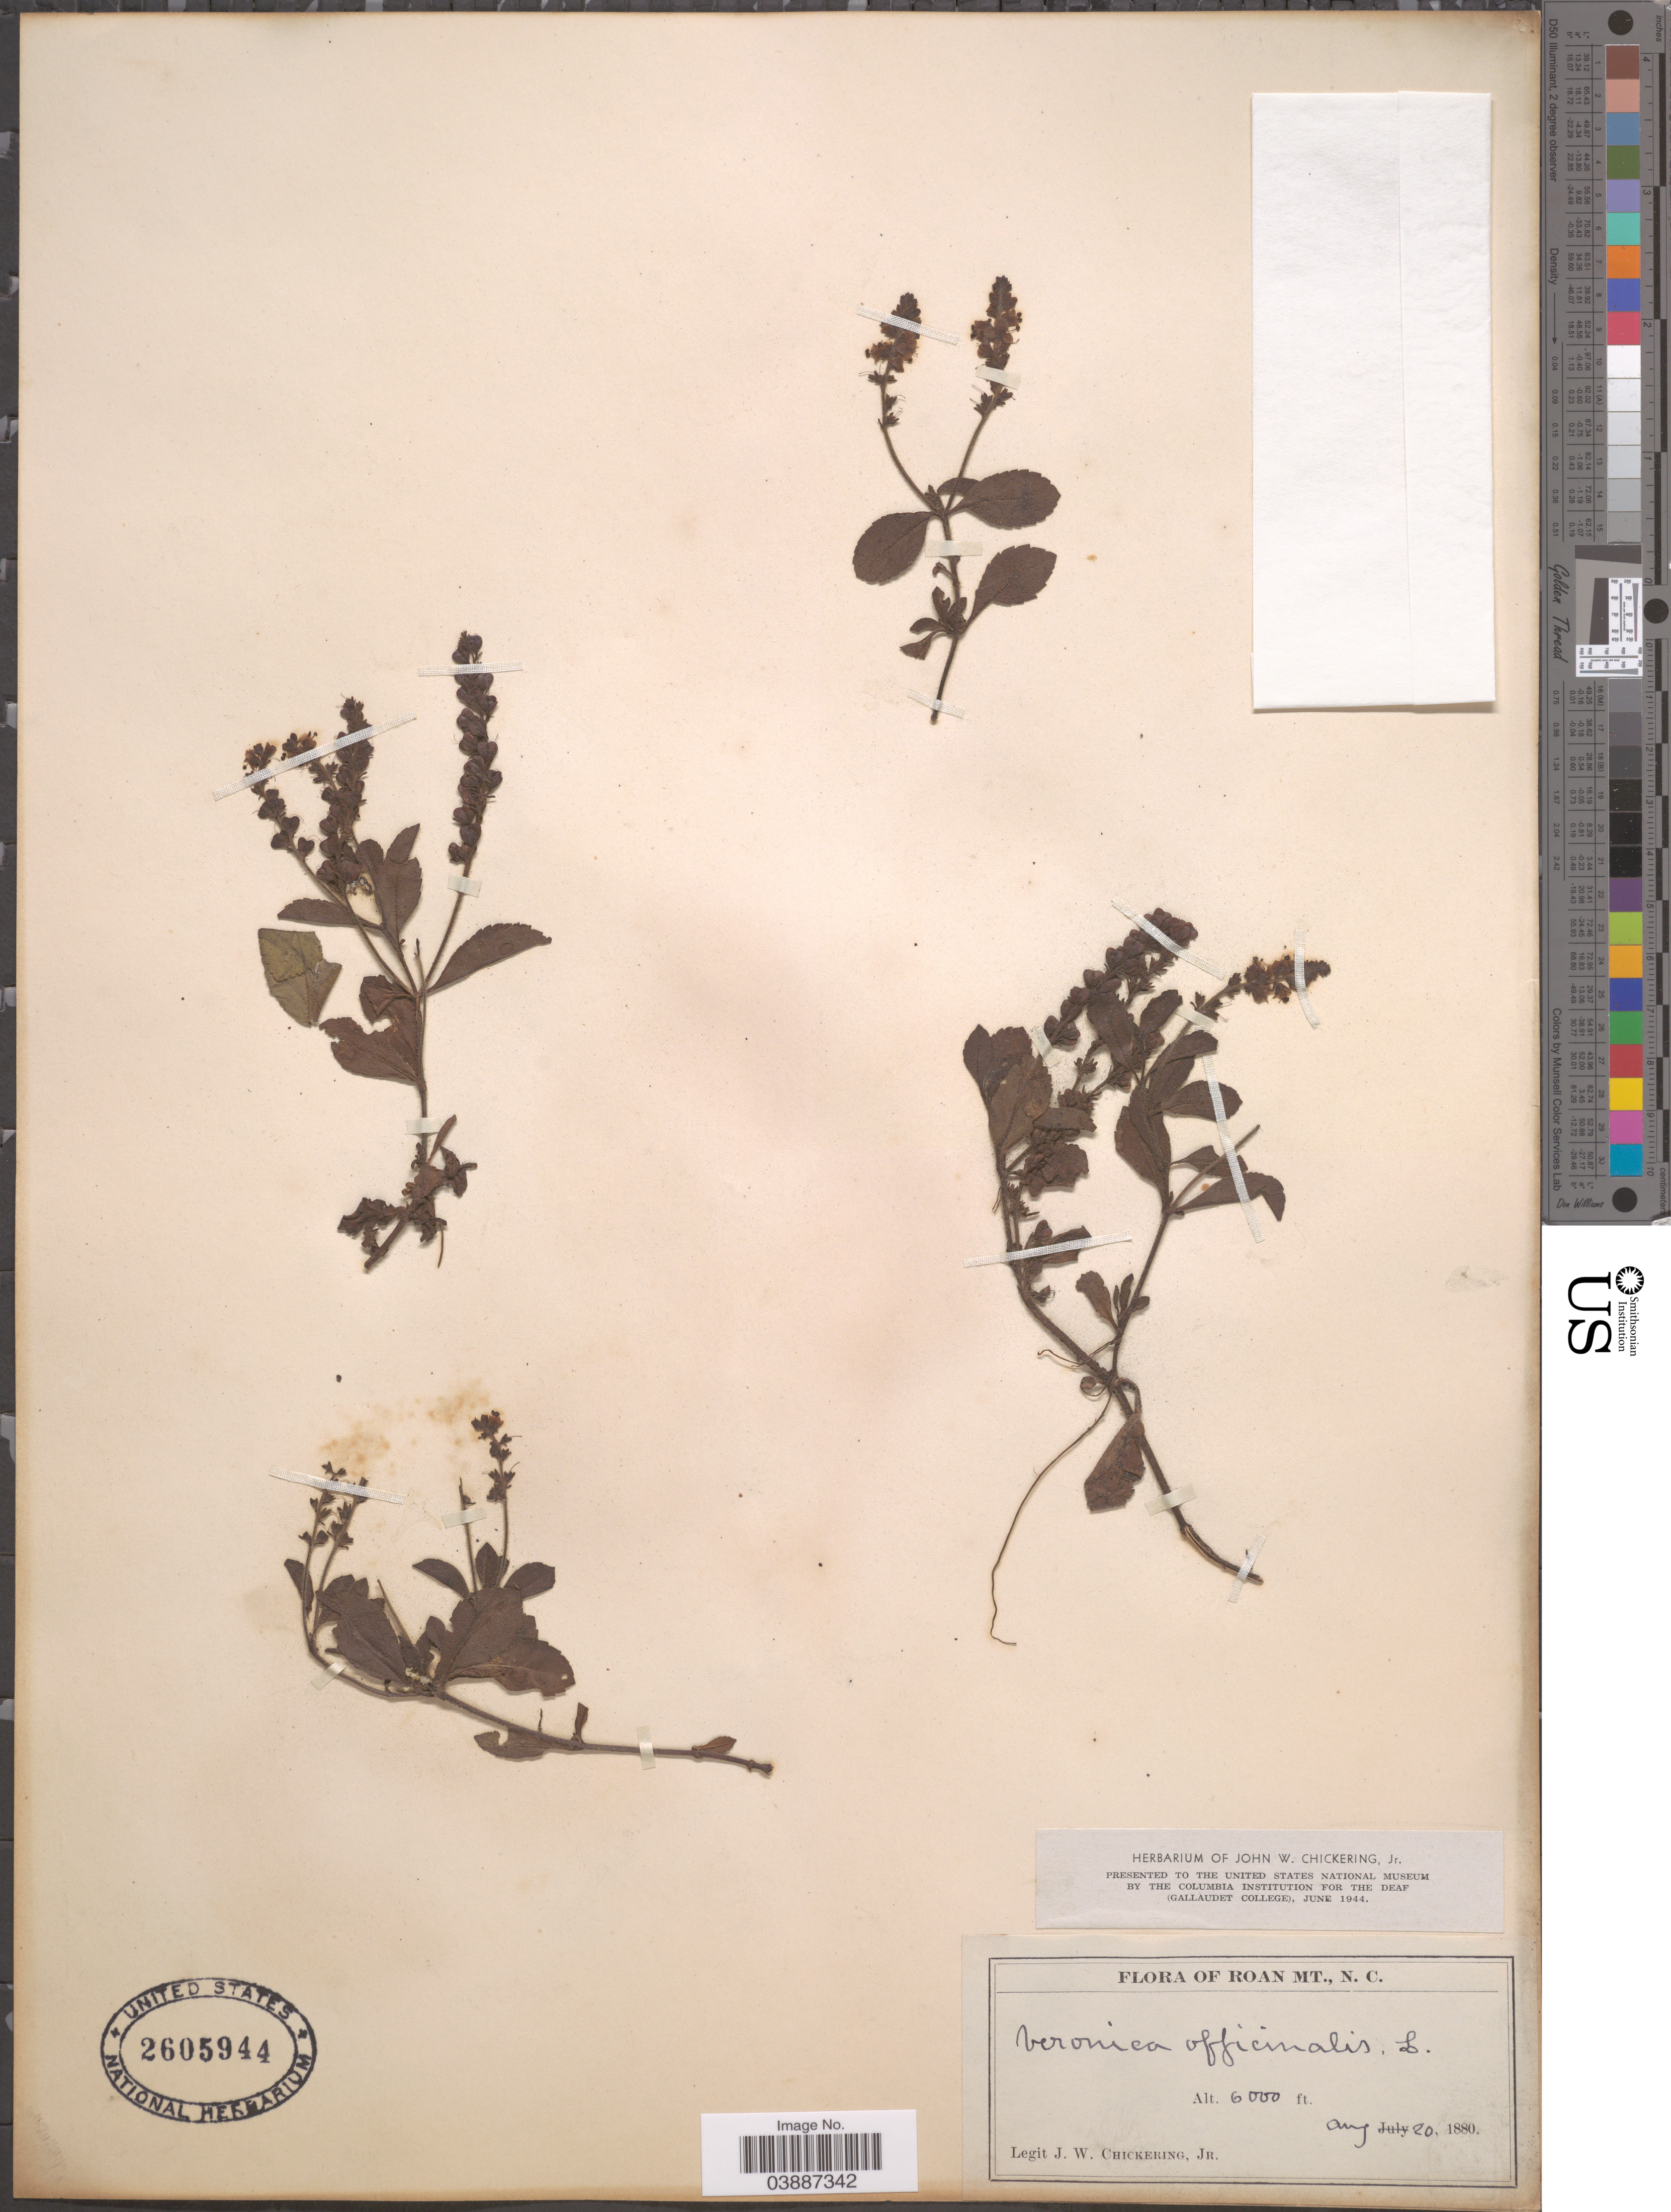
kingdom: Plantae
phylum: Tracheophyta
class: Magnoliopsida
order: Lamiales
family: Plantaginaceae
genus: Veronica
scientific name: Veronica officinalis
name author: L.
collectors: J. W. Chickering Jr.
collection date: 1880-08-20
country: United States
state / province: North Carolina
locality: Roan Mt.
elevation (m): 1829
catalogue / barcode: US 2605944